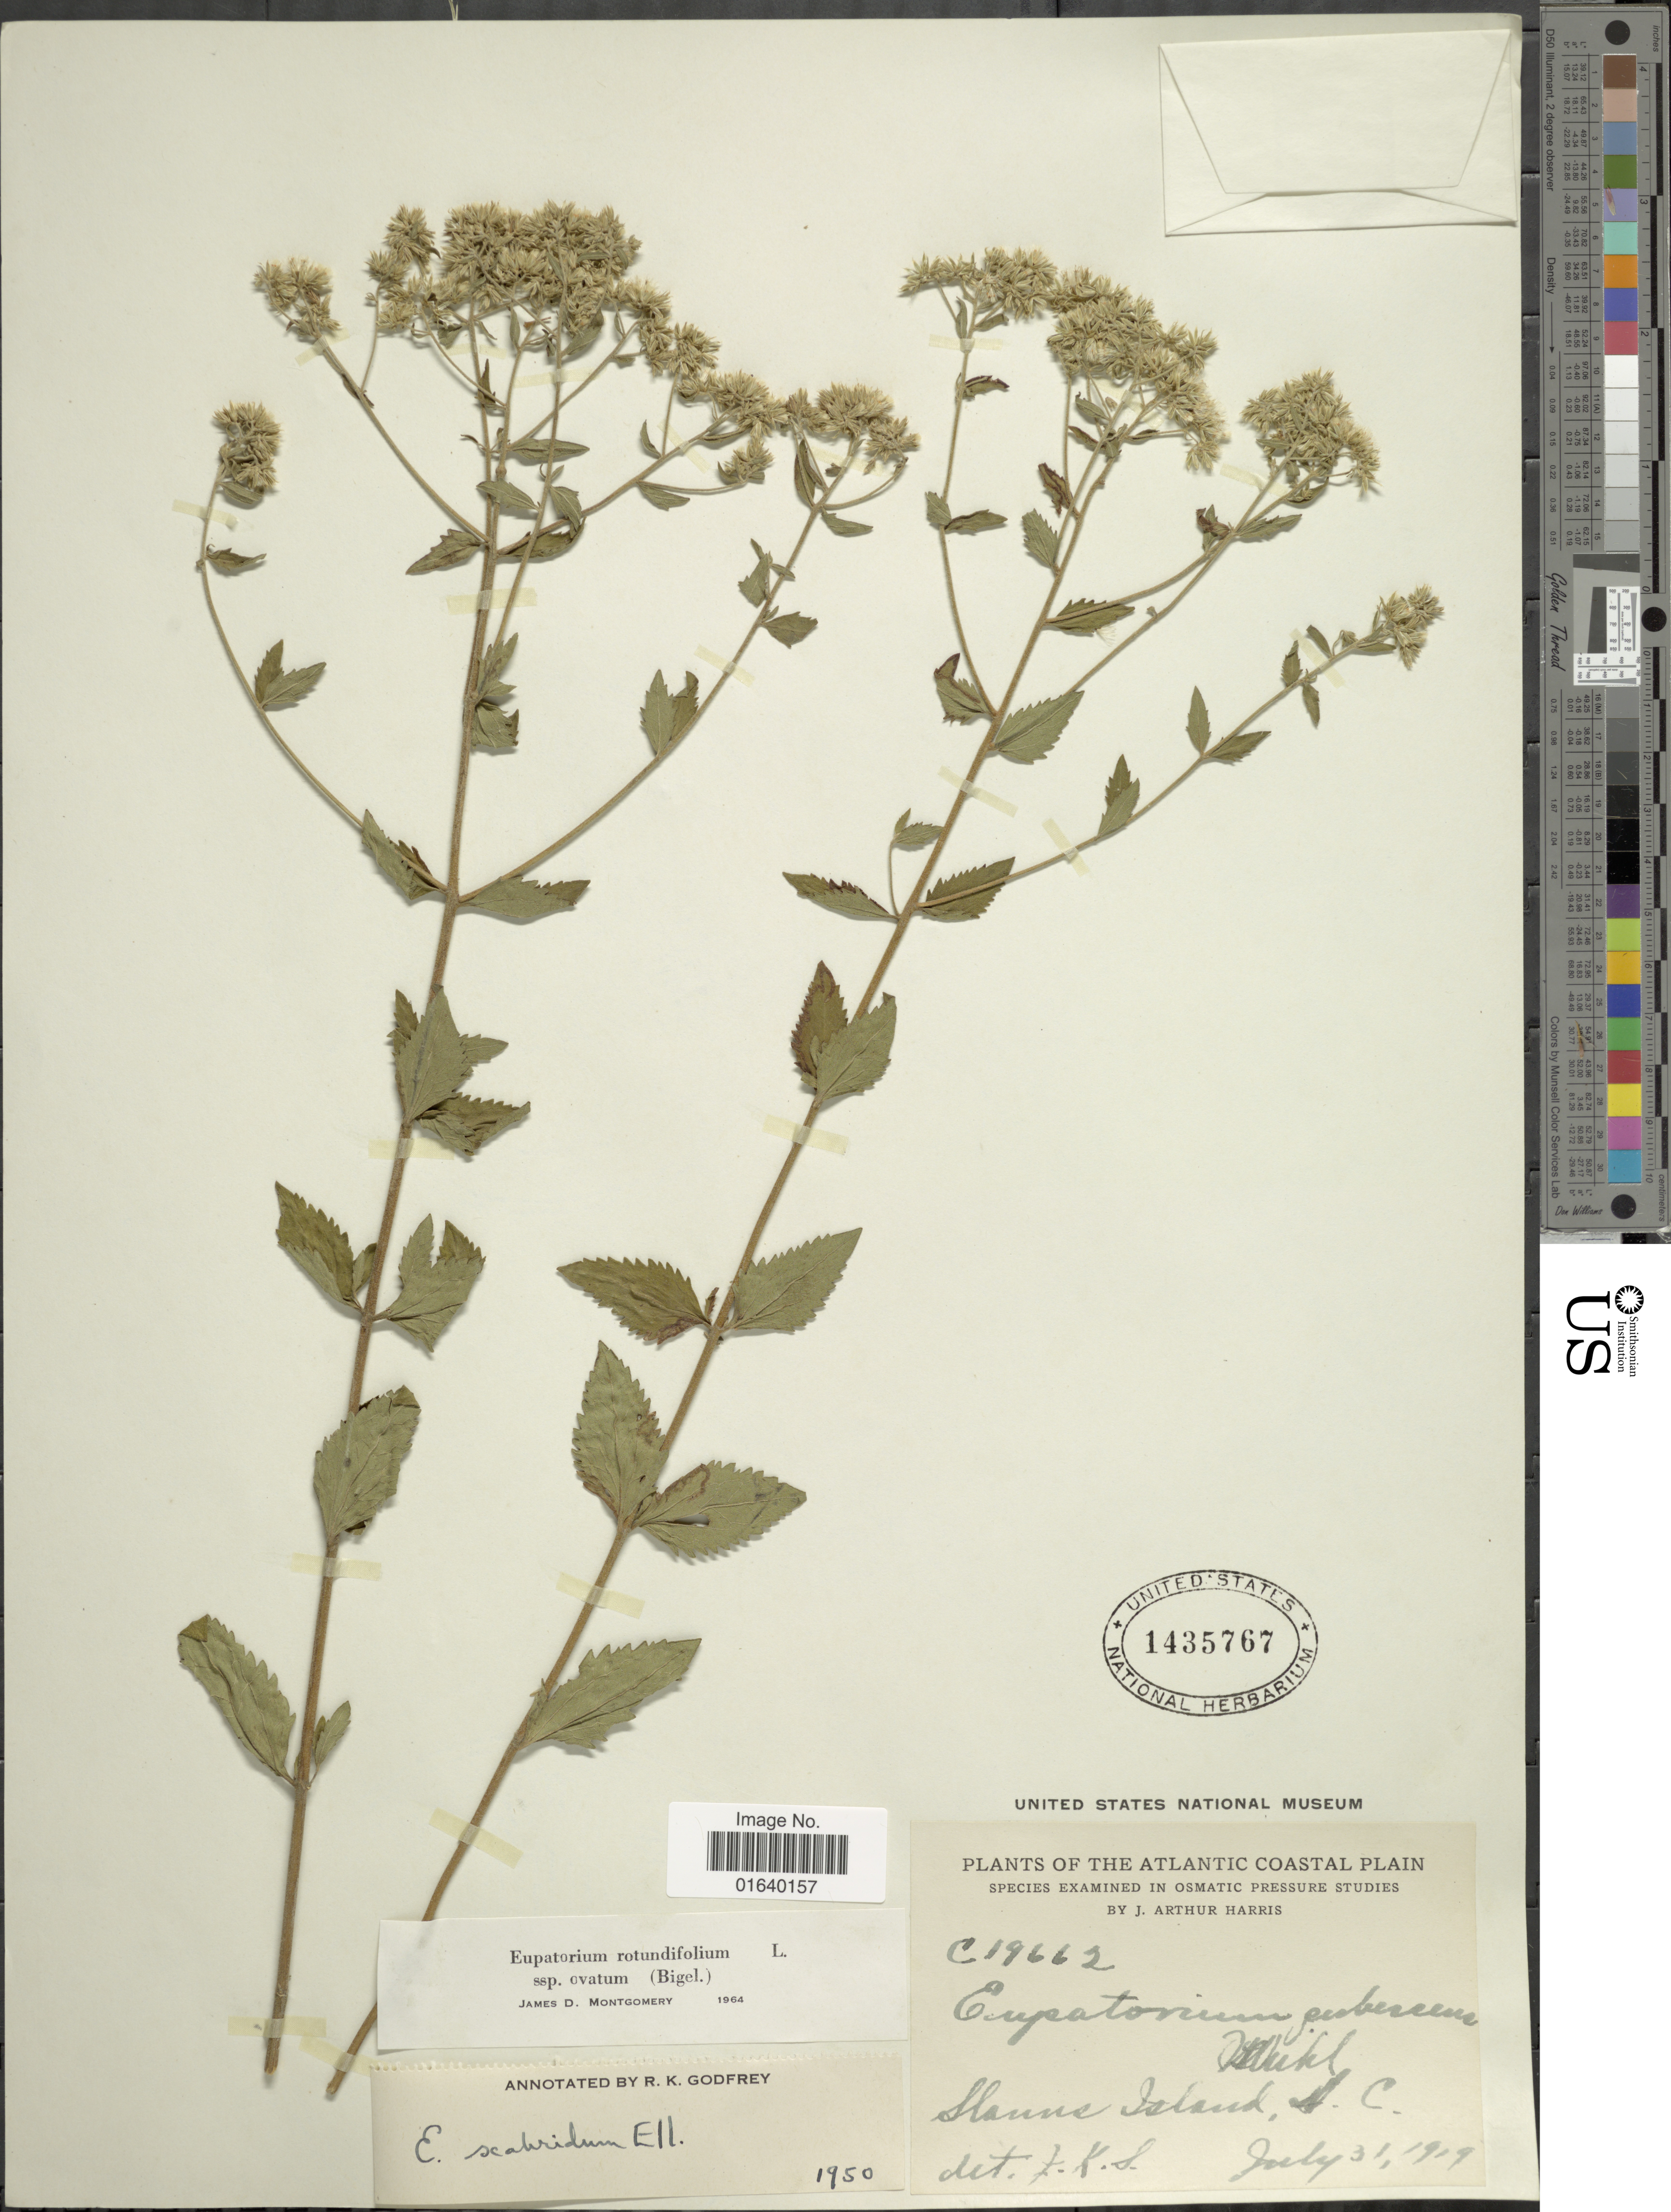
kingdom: Plantae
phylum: Tracheophyta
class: Magnoliopsida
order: Asterales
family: Asteraceae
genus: Eupatorium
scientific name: Eupatorium rotundifolium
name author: L.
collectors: J. A. Harris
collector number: C19662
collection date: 1919-07-31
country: United States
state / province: North Carolina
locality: The Atlantic Coastal Plain, Slanne Island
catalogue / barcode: US 1435767